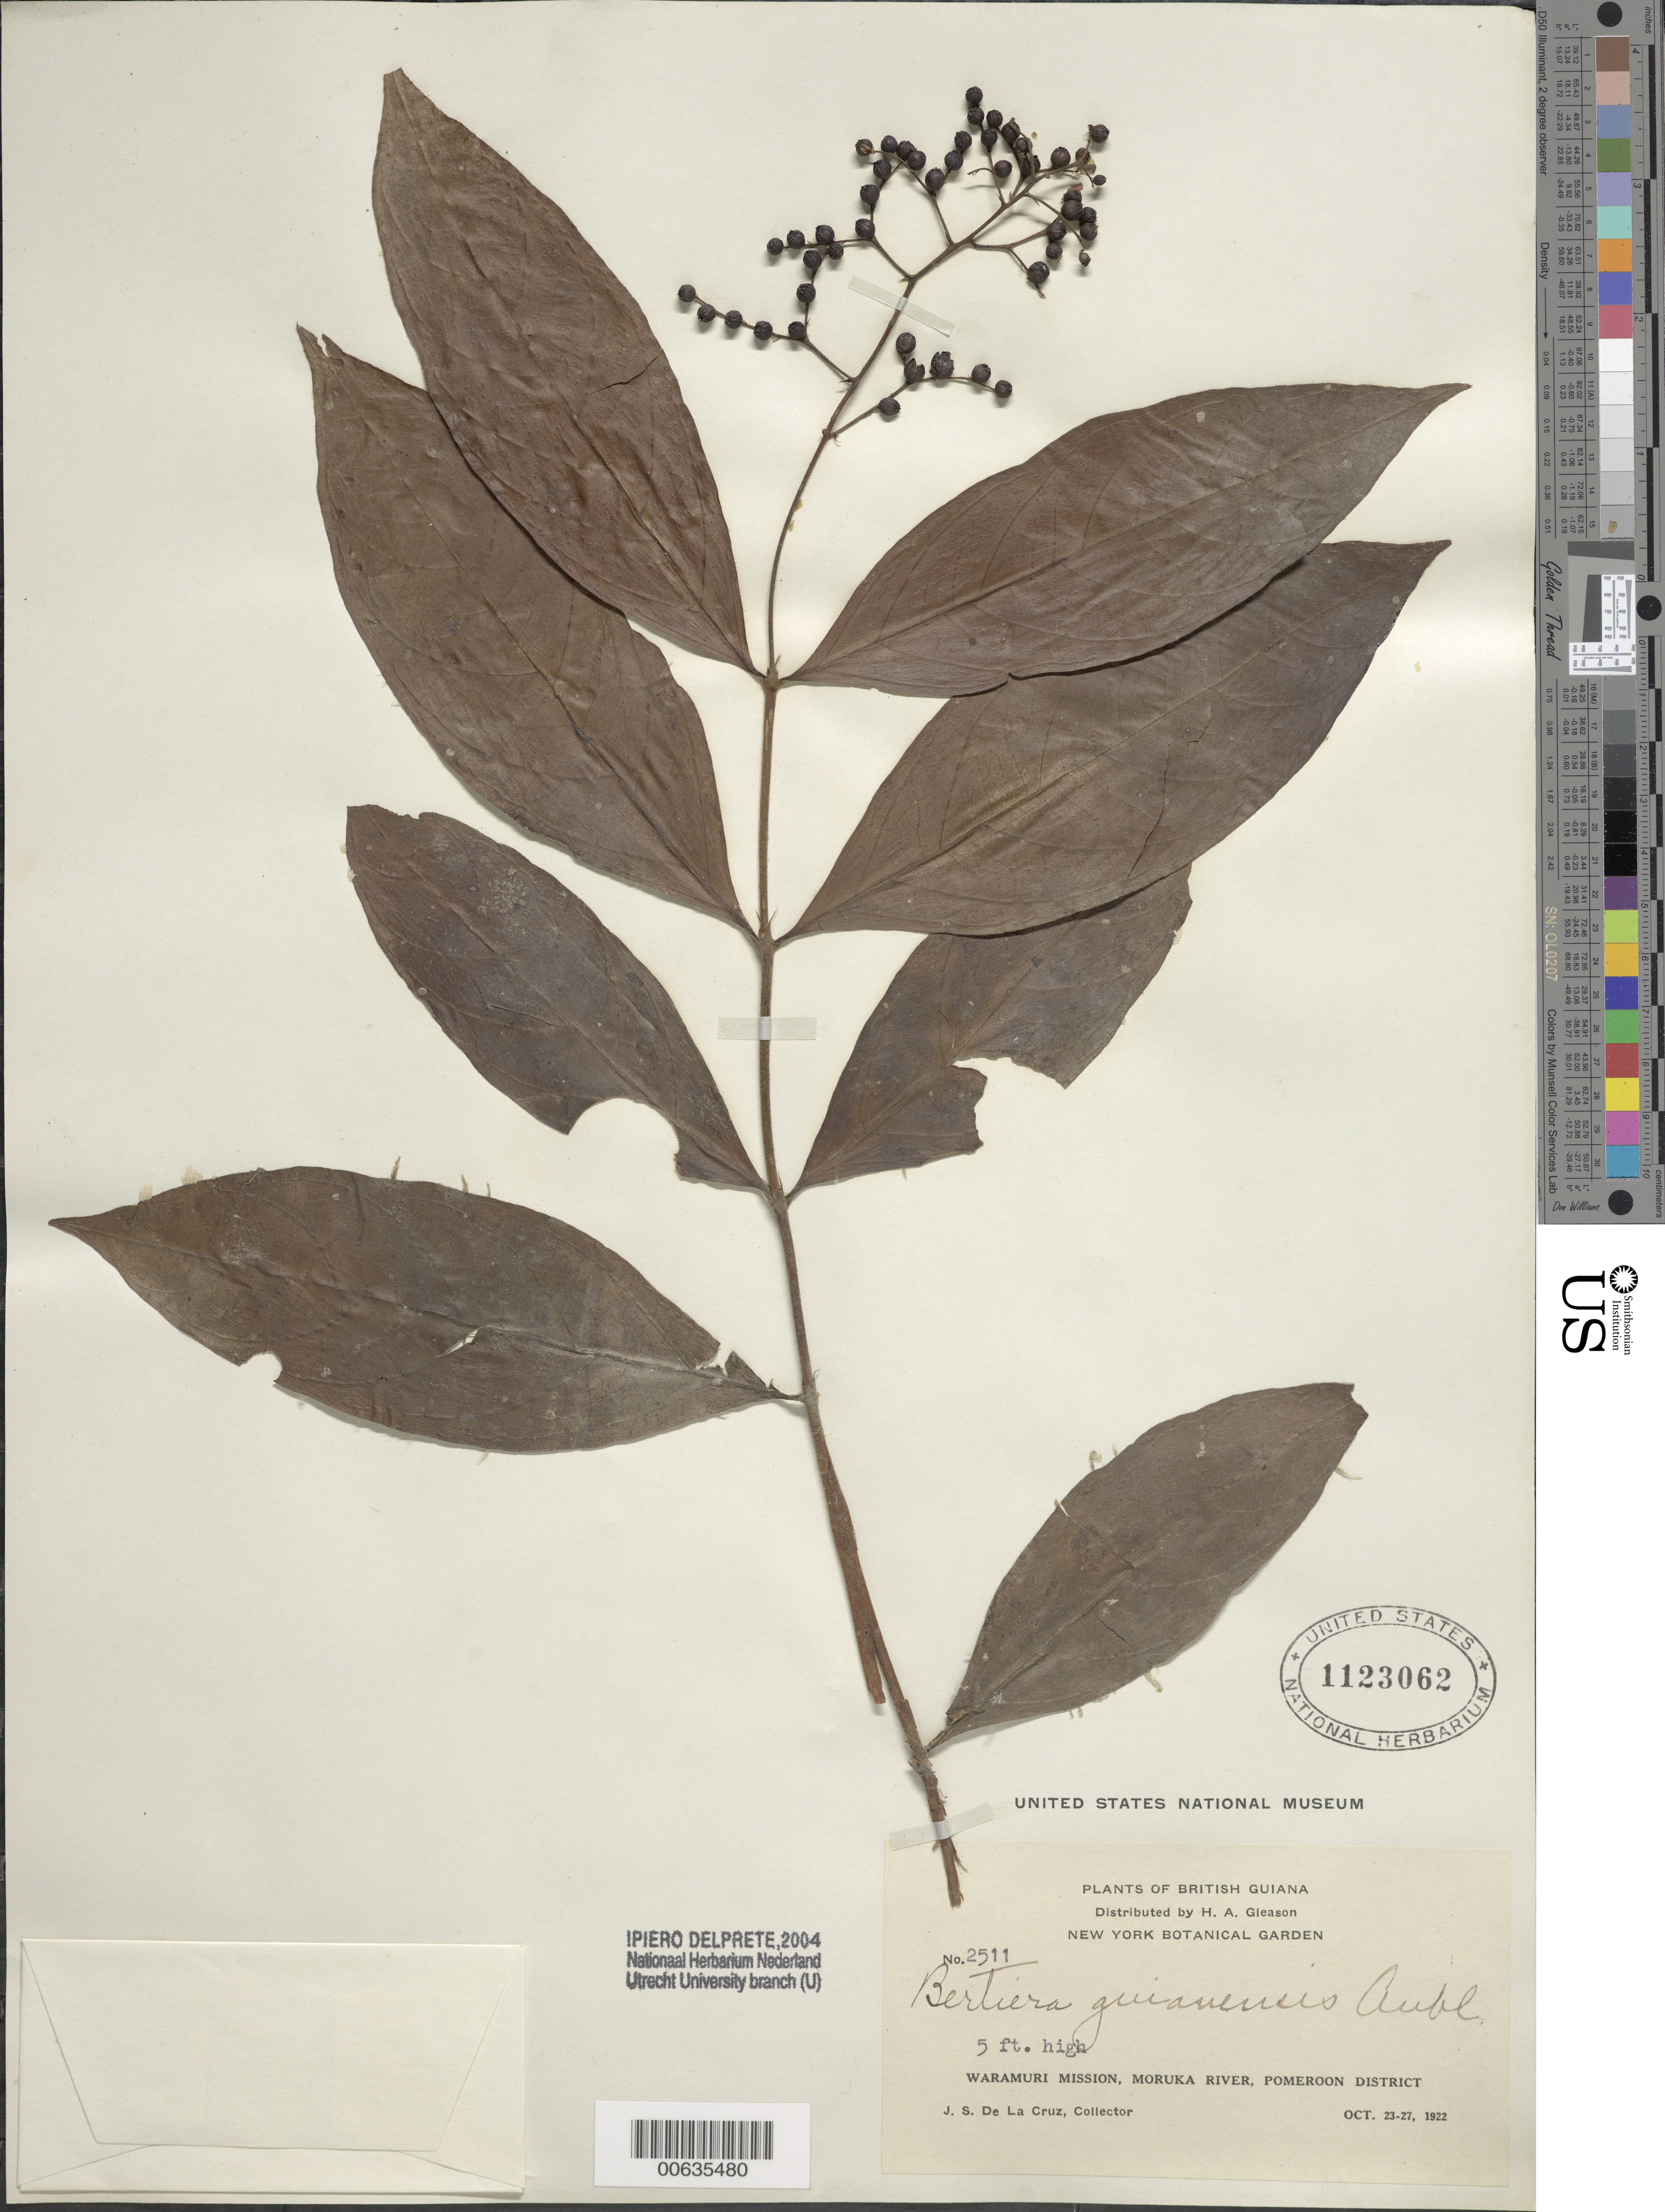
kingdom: Plantae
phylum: Tracheophyta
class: Magnoliopsida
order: Gentianales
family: Rubiaceae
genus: Bertiera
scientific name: Bertiera guianensis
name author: Aubl.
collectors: J. S. de la Cruz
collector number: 2511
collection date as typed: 23-Oct-22 to 27-Oct-22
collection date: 1922-10-23/1922-10-27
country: Guyana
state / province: Pomeroon-Supenaam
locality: Waramuri Mission, Moruka R., Pomeroon Dist.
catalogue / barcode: US 1123062